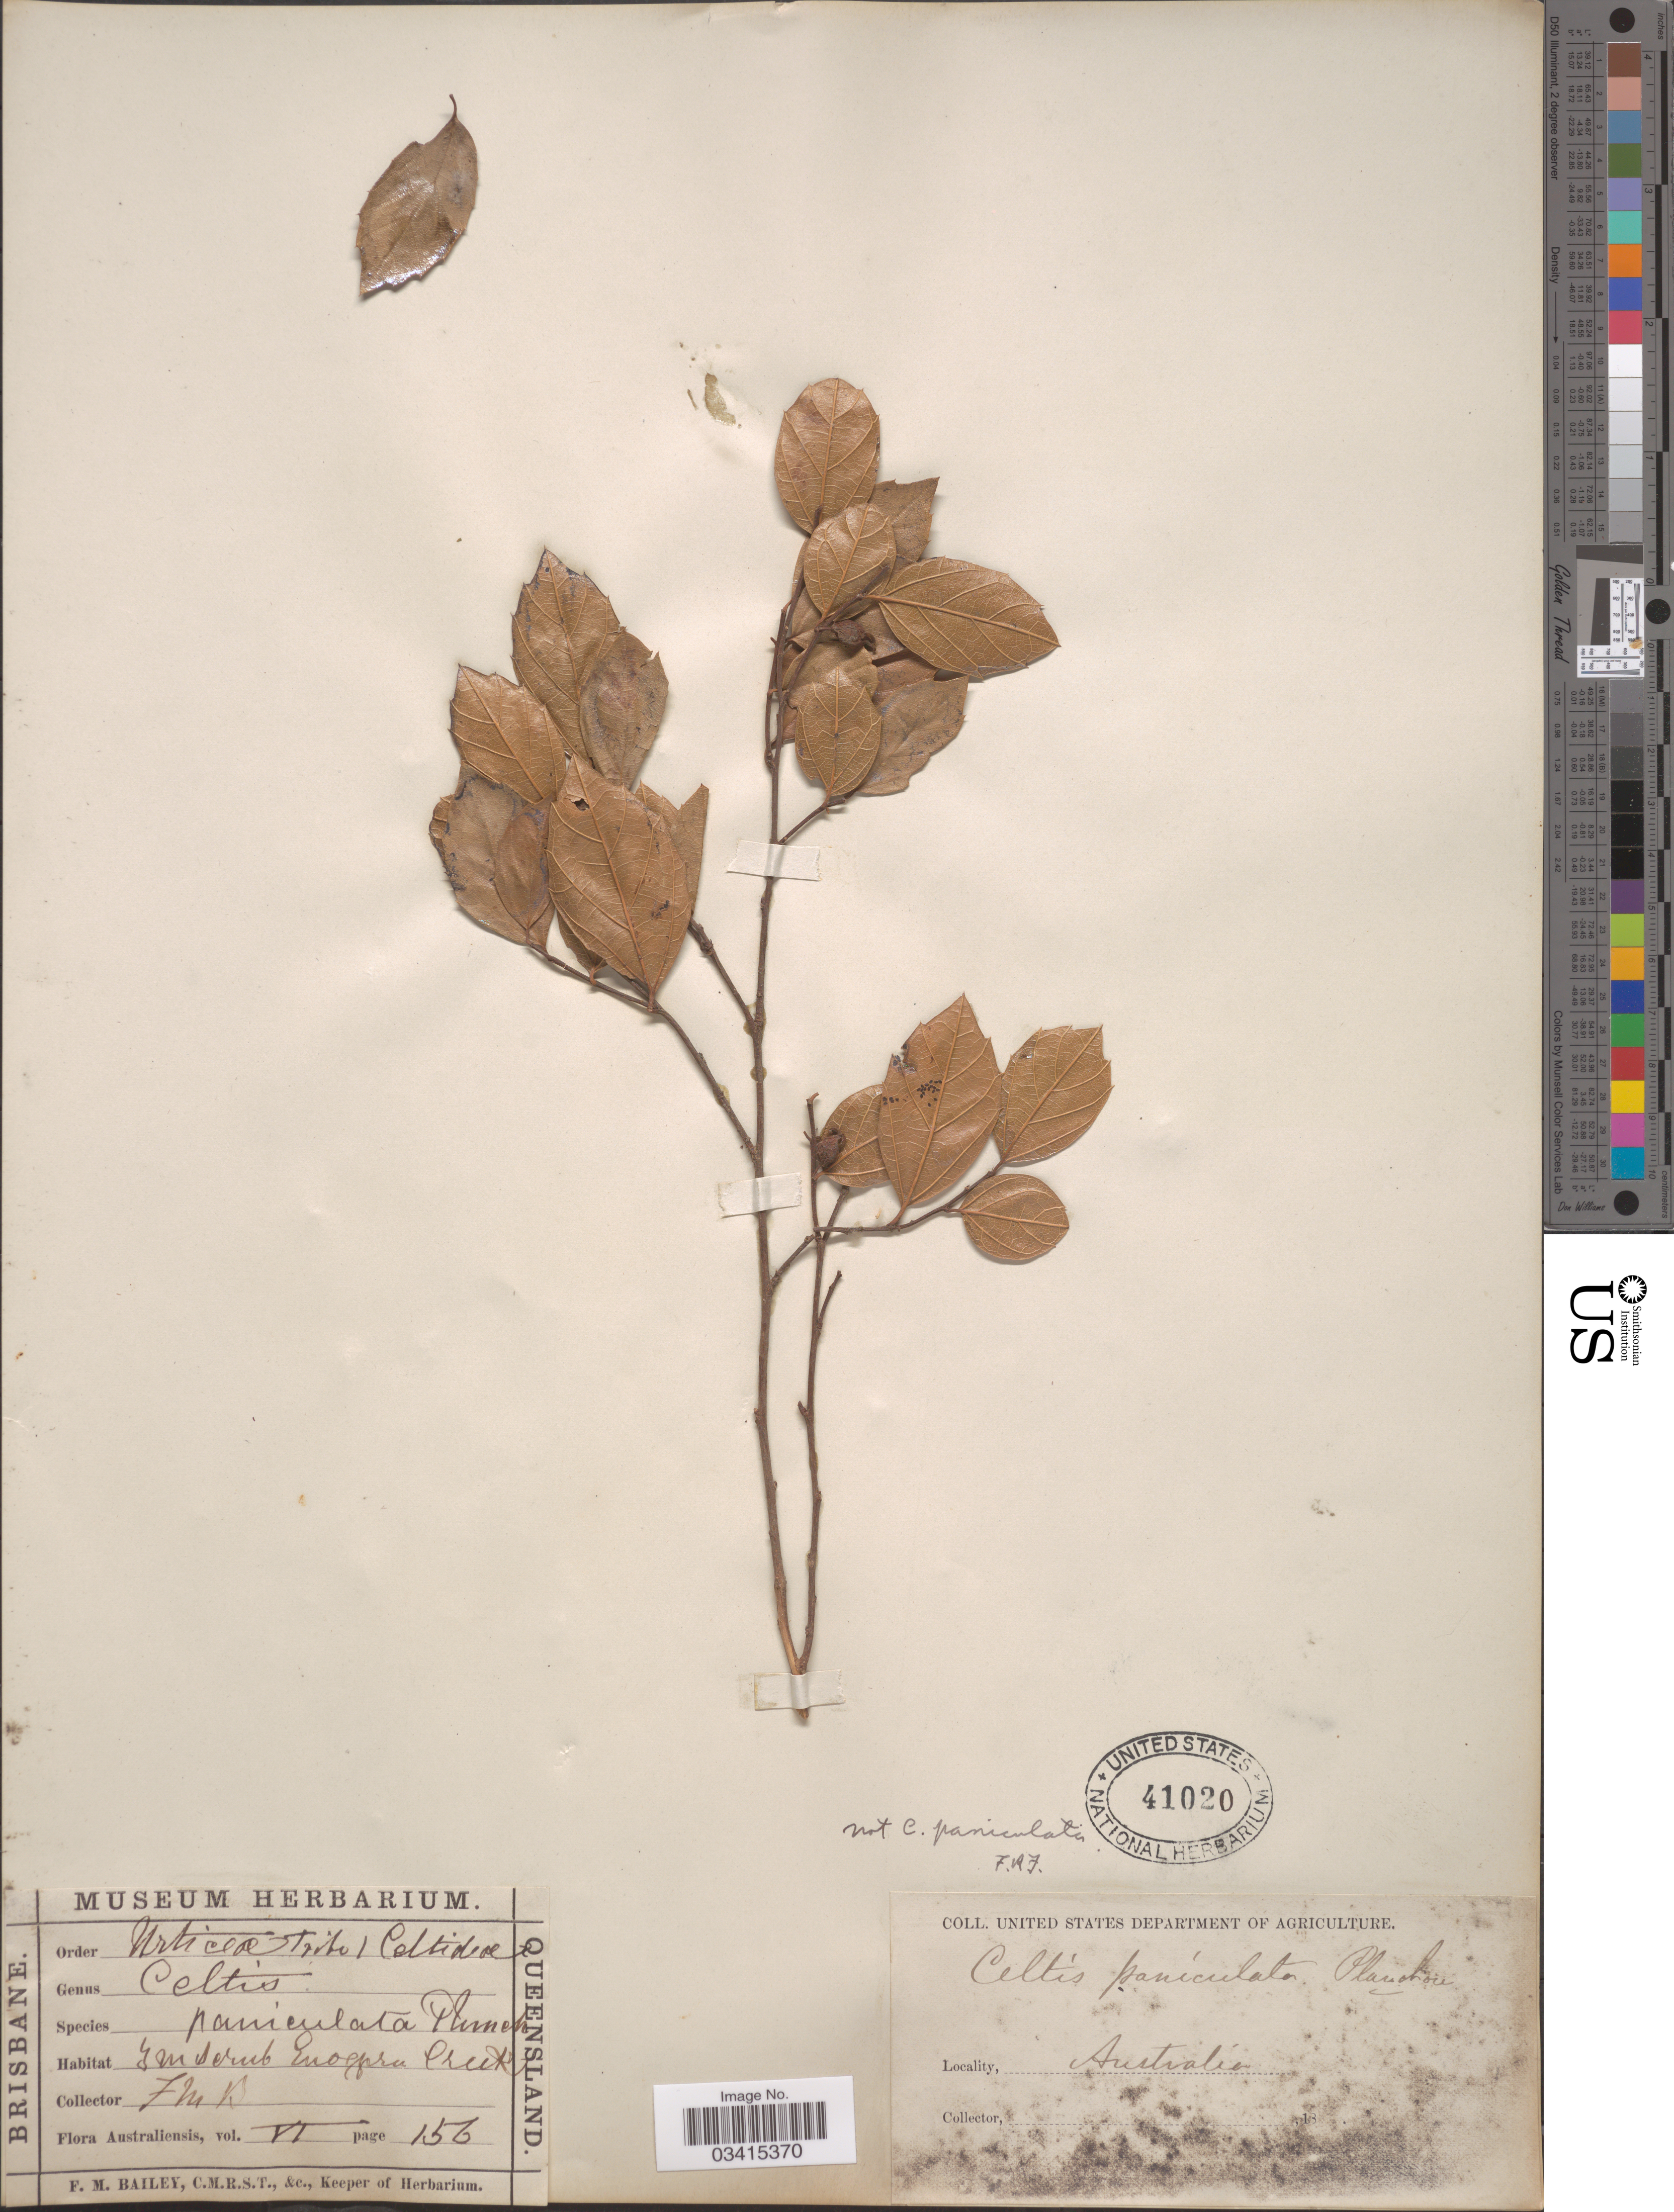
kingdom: Plantae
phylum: Tracheophyta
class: Magnoliopsida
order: Rosales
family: Cannabaceae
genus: Celtis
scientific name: Celtis sp.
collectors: F. M. Bailey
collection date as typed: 18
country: Australia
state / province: Queensland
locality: Enoggera Creek.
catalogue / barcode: US 41020